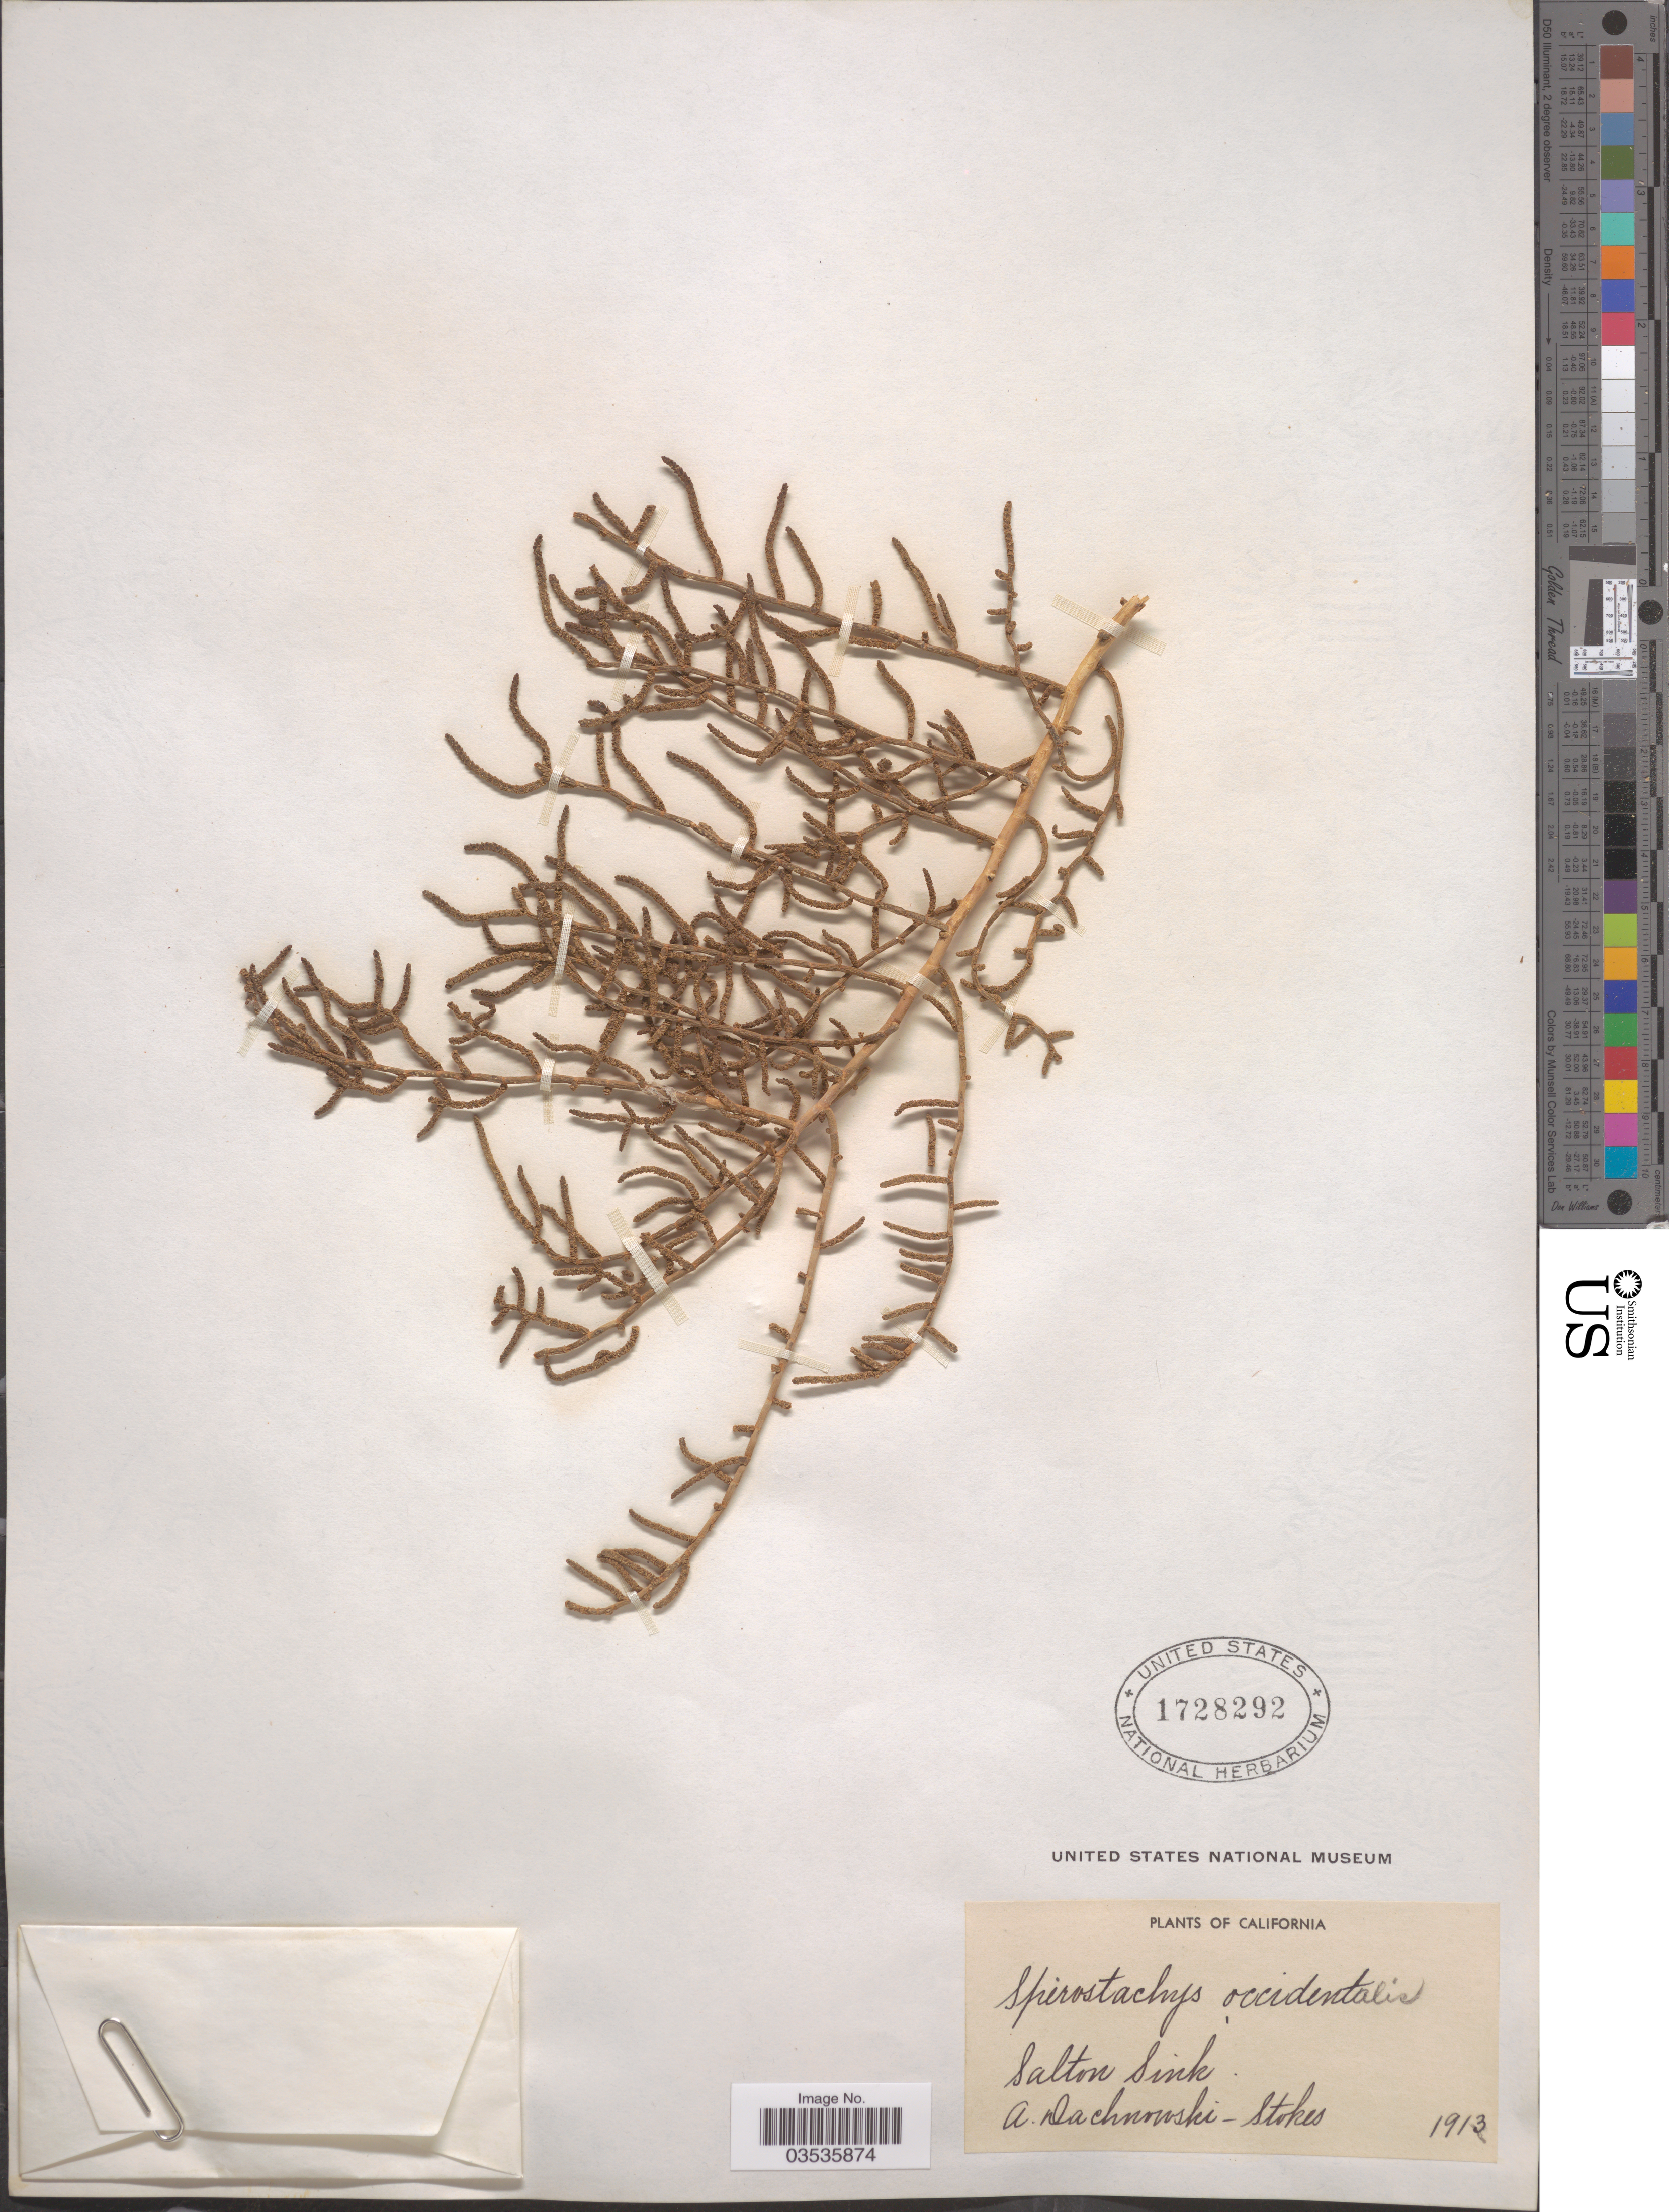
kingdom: Plantae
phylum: Tracheophyta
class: Magnoliopsida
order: Caryophyllales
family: Amaranthaceae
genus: Allenrolfea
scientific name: Allenrolfea occidentalis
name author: (S. Watson) Kuntze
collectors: A. P. Dachnowski-Stokes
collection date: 1913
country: United States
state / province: California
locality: Salton Sink.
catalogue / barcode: US 1728292